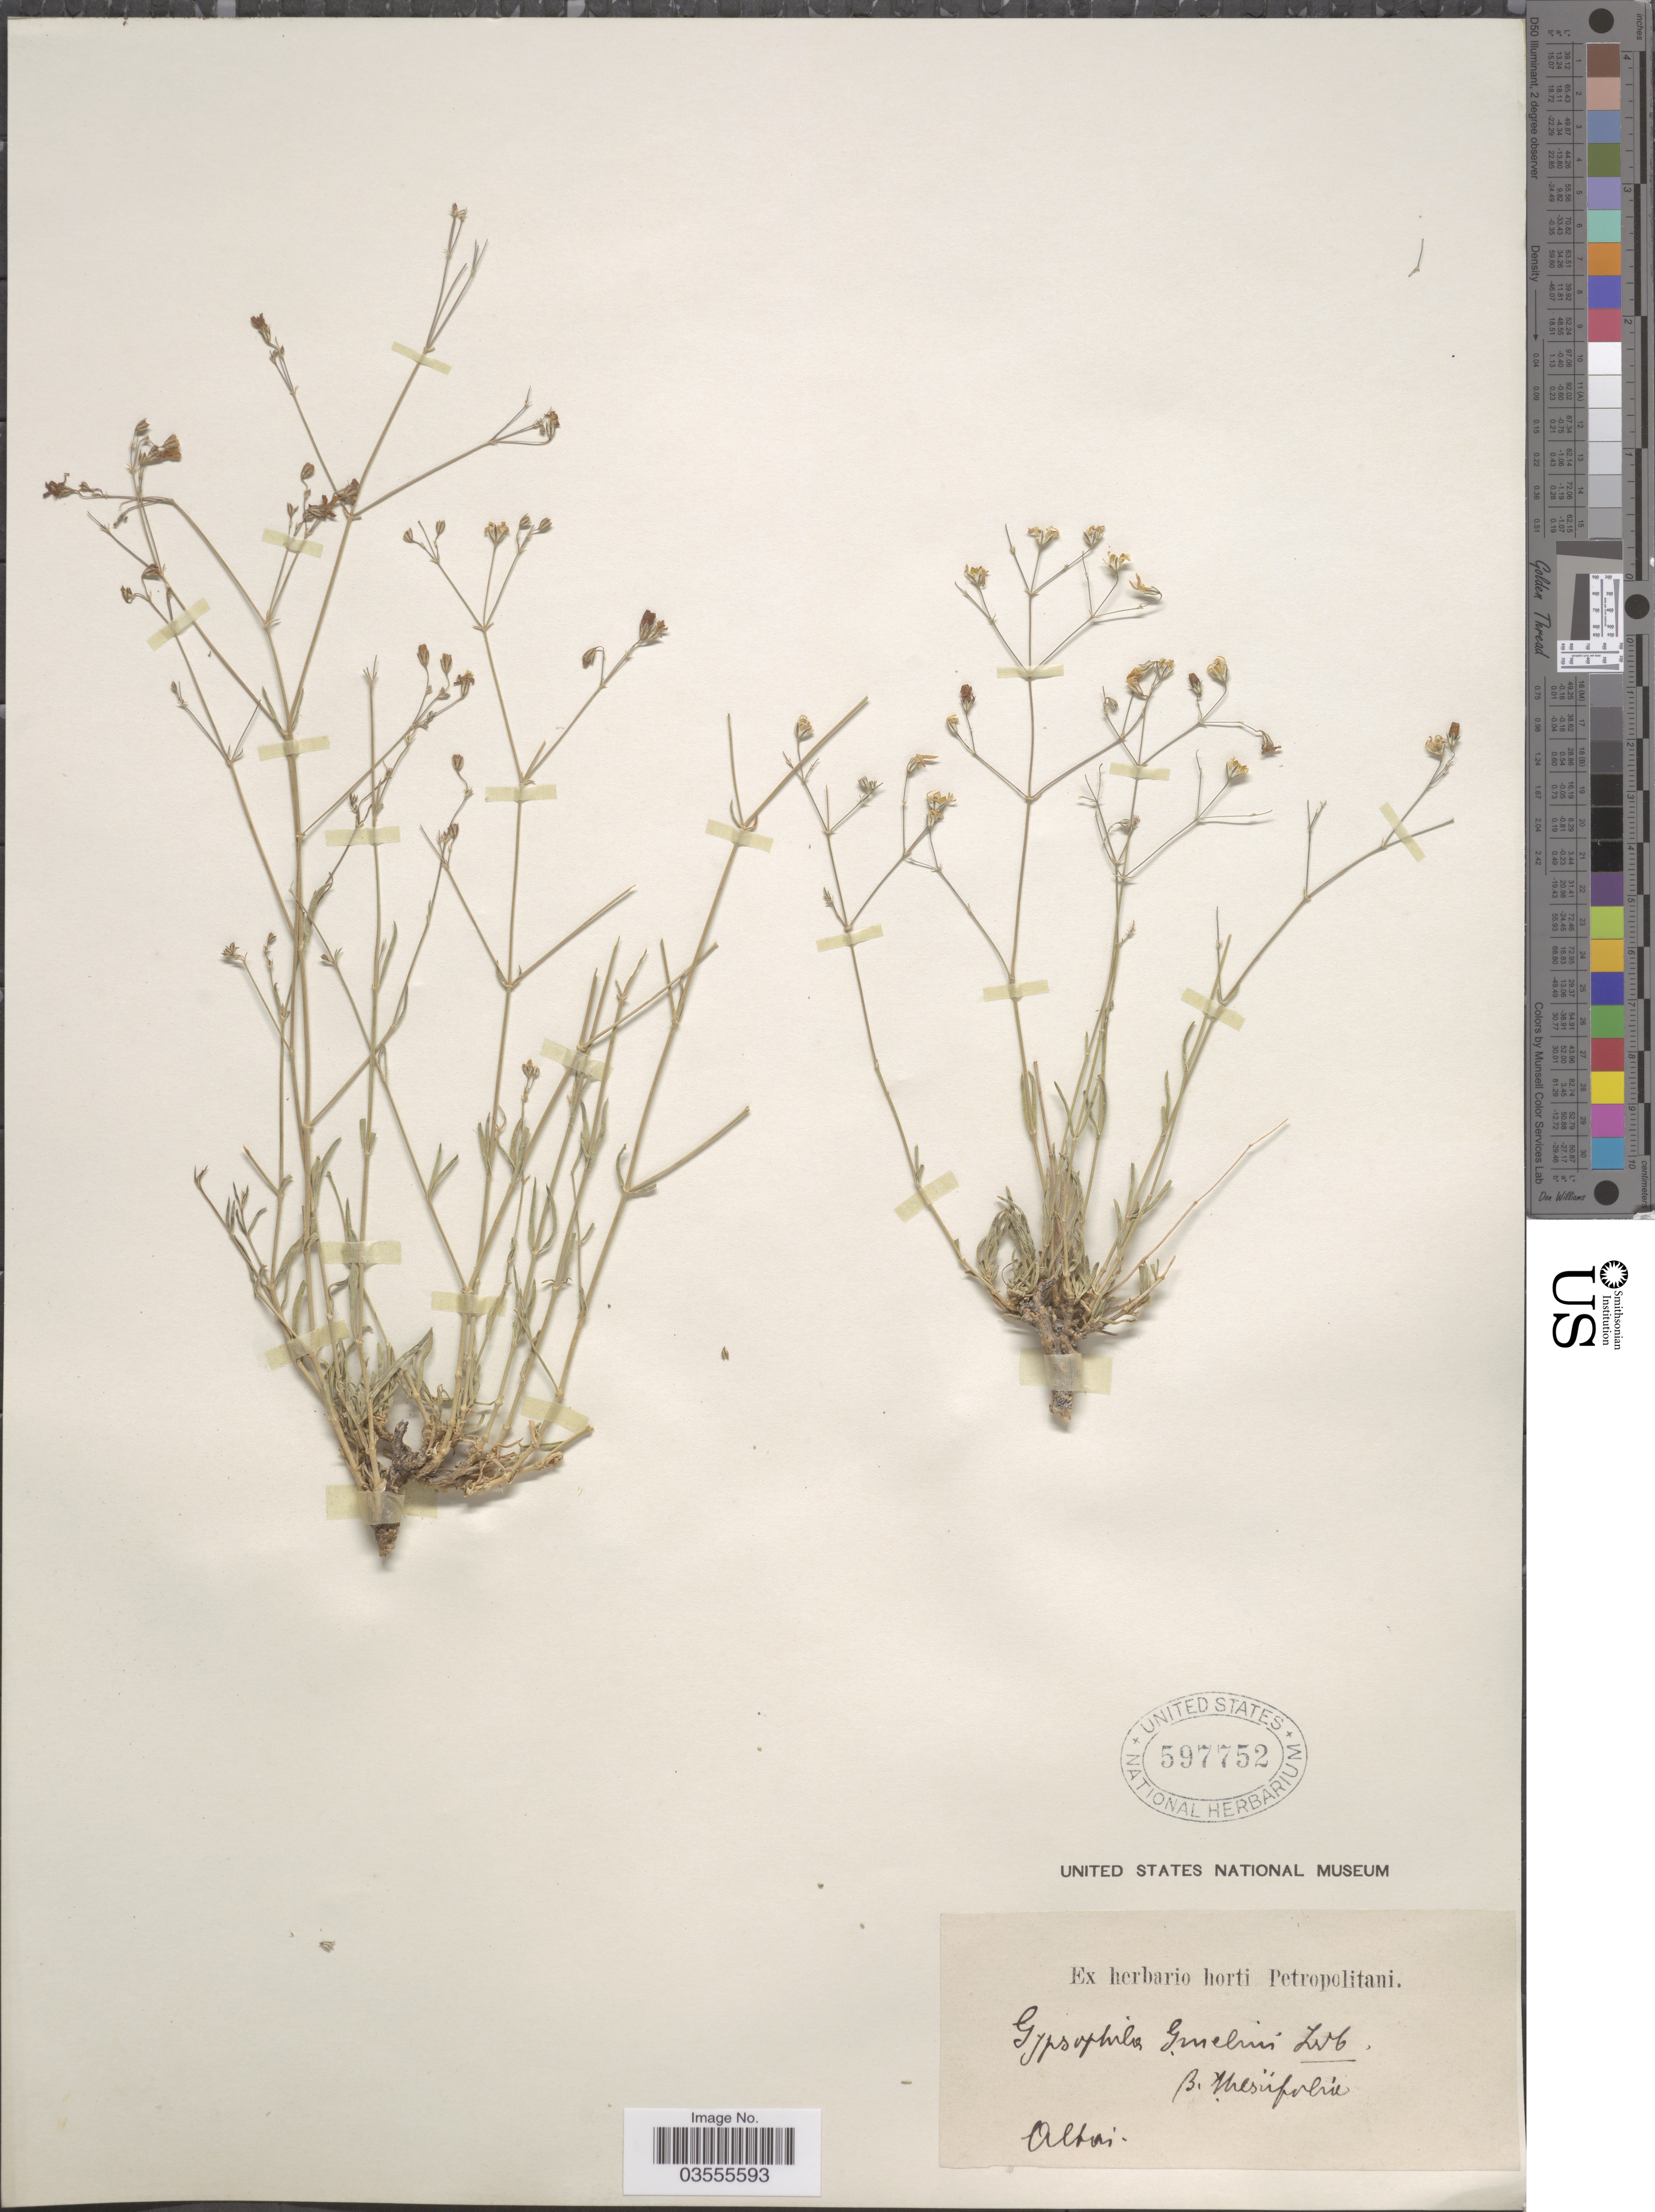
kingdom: Plantae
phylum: Tracheophyta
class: Magnoliopsida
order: Caryophyllales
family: Caryophyllaceae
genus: Gypsophila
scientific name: Gypsophila patrinii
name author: Ser.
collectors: ex Horto Bot. Petropolitano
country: Russian Federation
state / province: Altai Republic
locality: Altai.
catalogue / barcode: US 597752